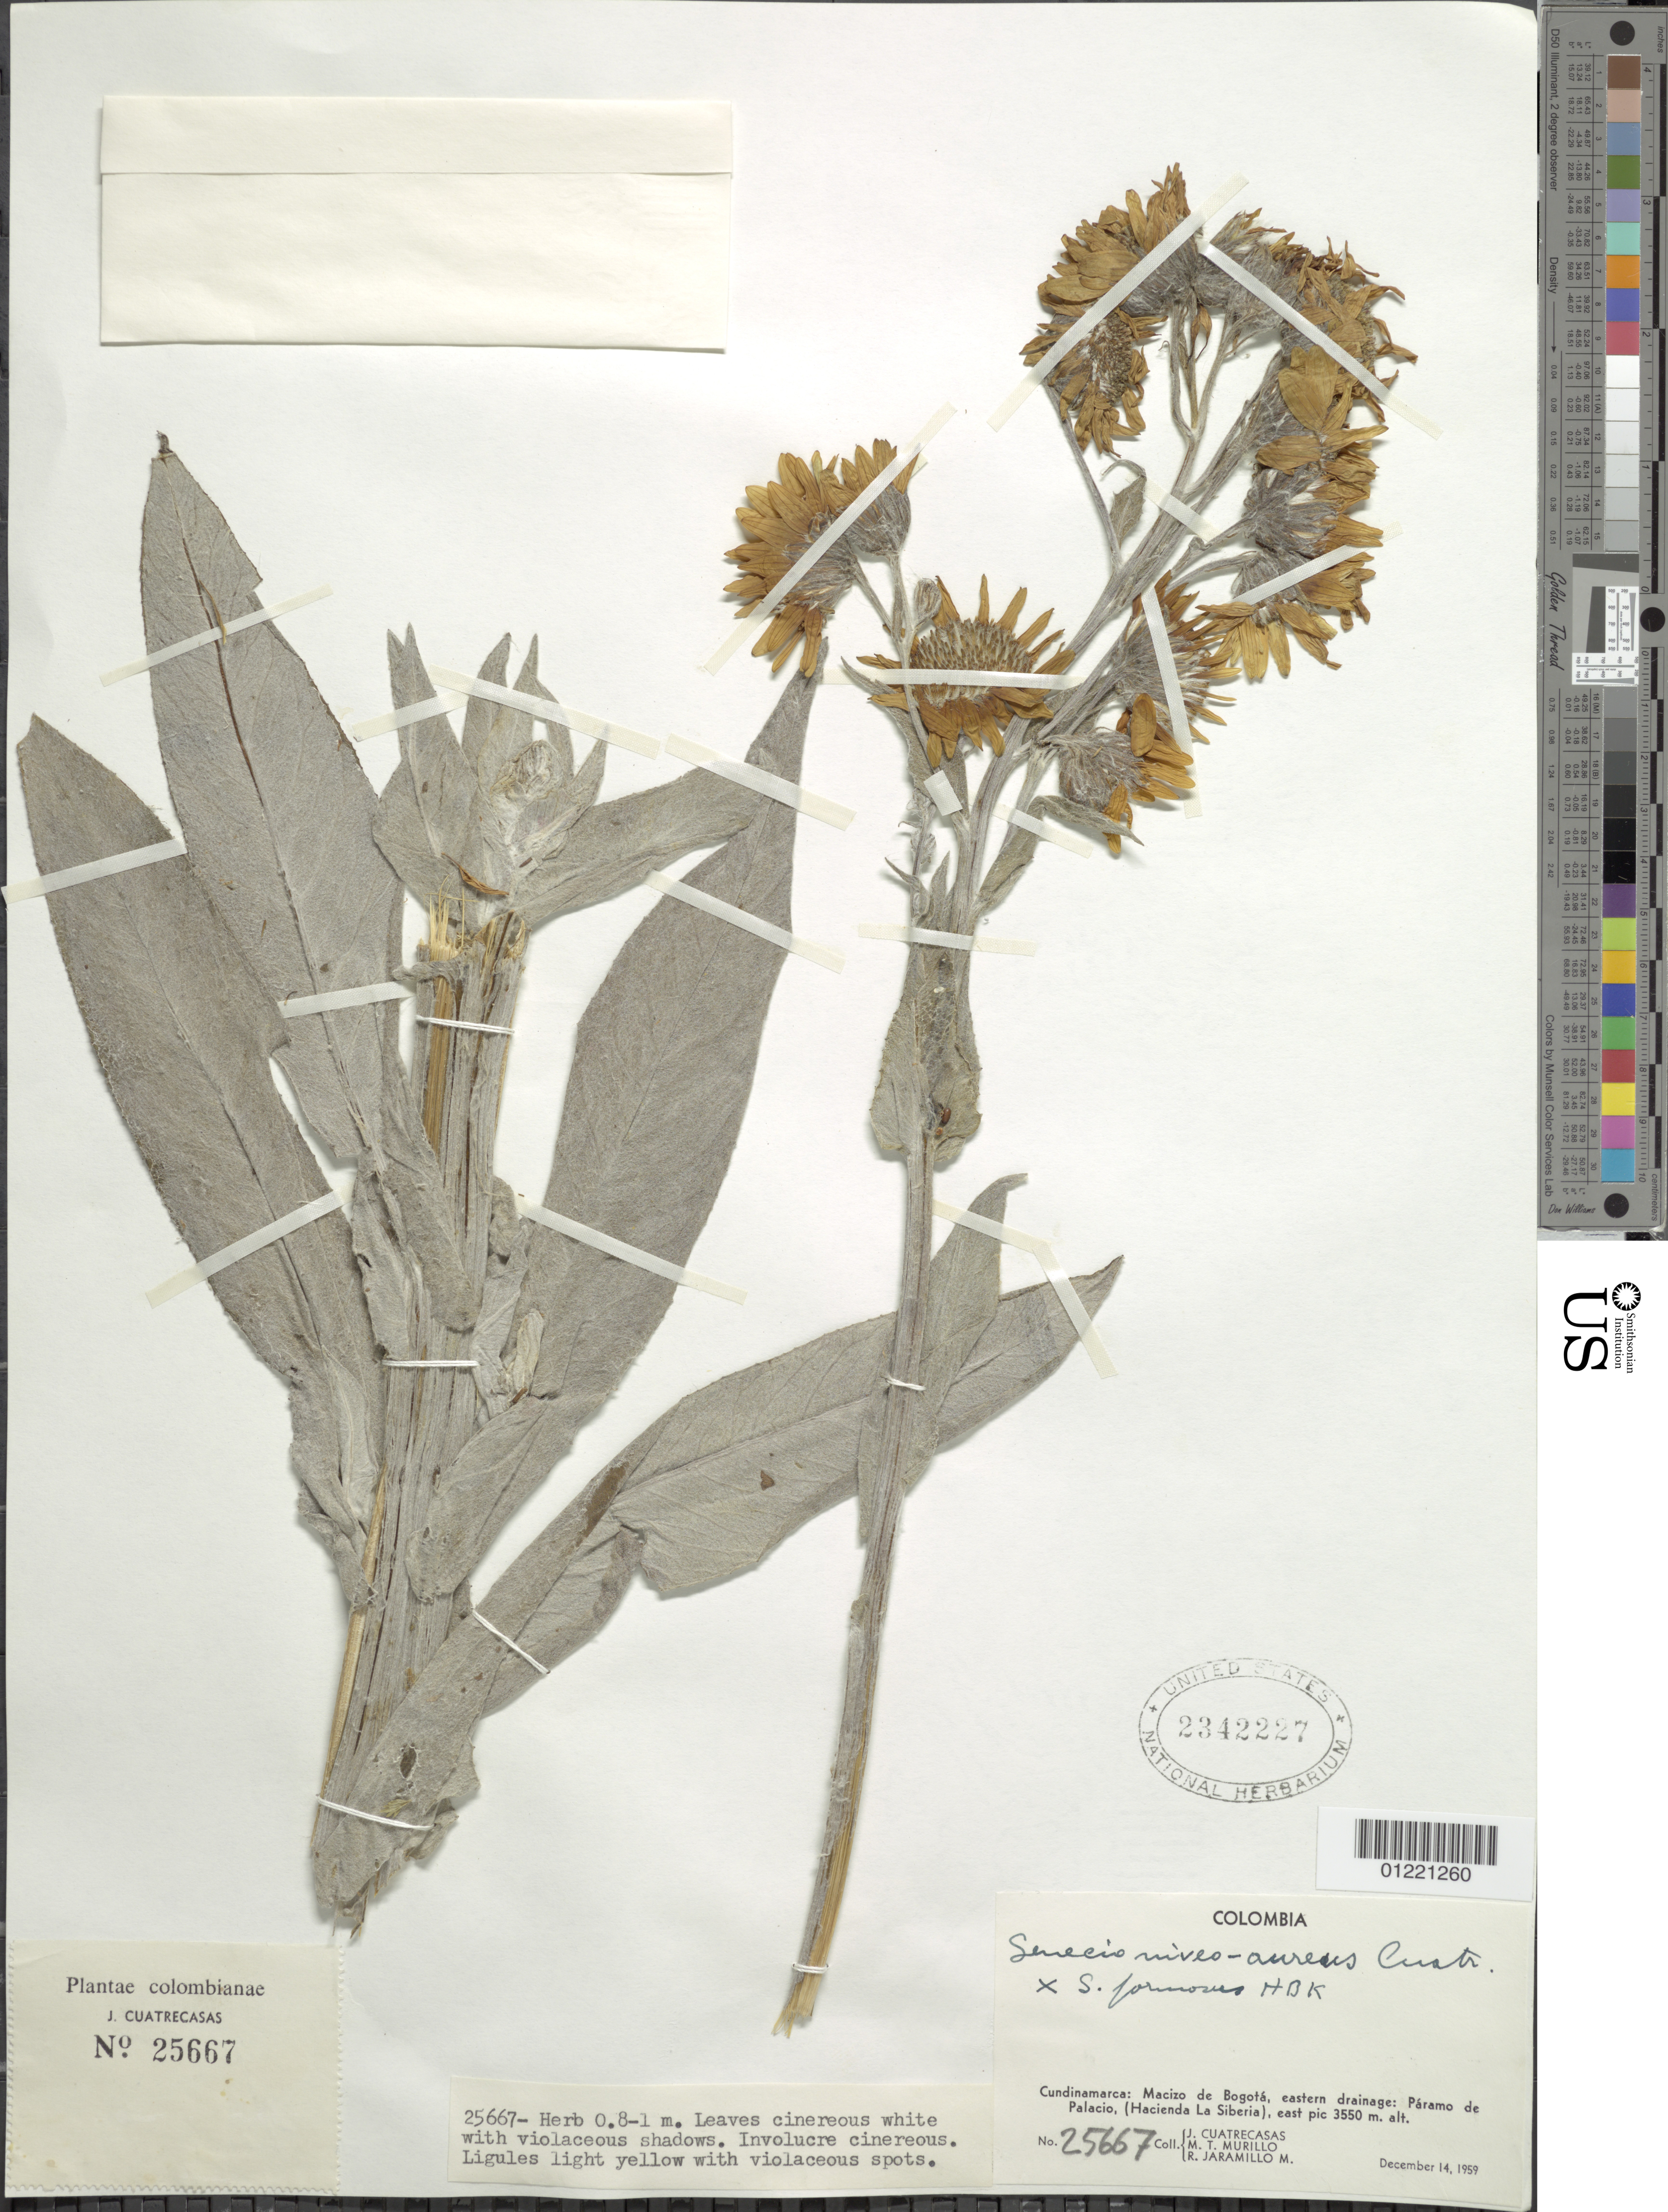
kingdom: Plantae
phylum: Tracheophyta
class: Magnoliopsida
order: Asterales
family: Asteraceae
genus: Senecio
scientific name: Senecio niveo-aureus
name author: Cuatrec.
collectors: J. Cuatrecasas, M. Murillo & R. Jaramillo M.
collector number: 25667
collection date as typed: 14 Dec 1959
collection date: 1959-12-14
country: Colombia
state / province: Cundinamarca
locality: Macizo de Bogota, eastern drainage: Paramo de Palacio, (Hacienda la Siberiak) east pic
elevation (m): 3550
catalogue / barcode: US 2342227